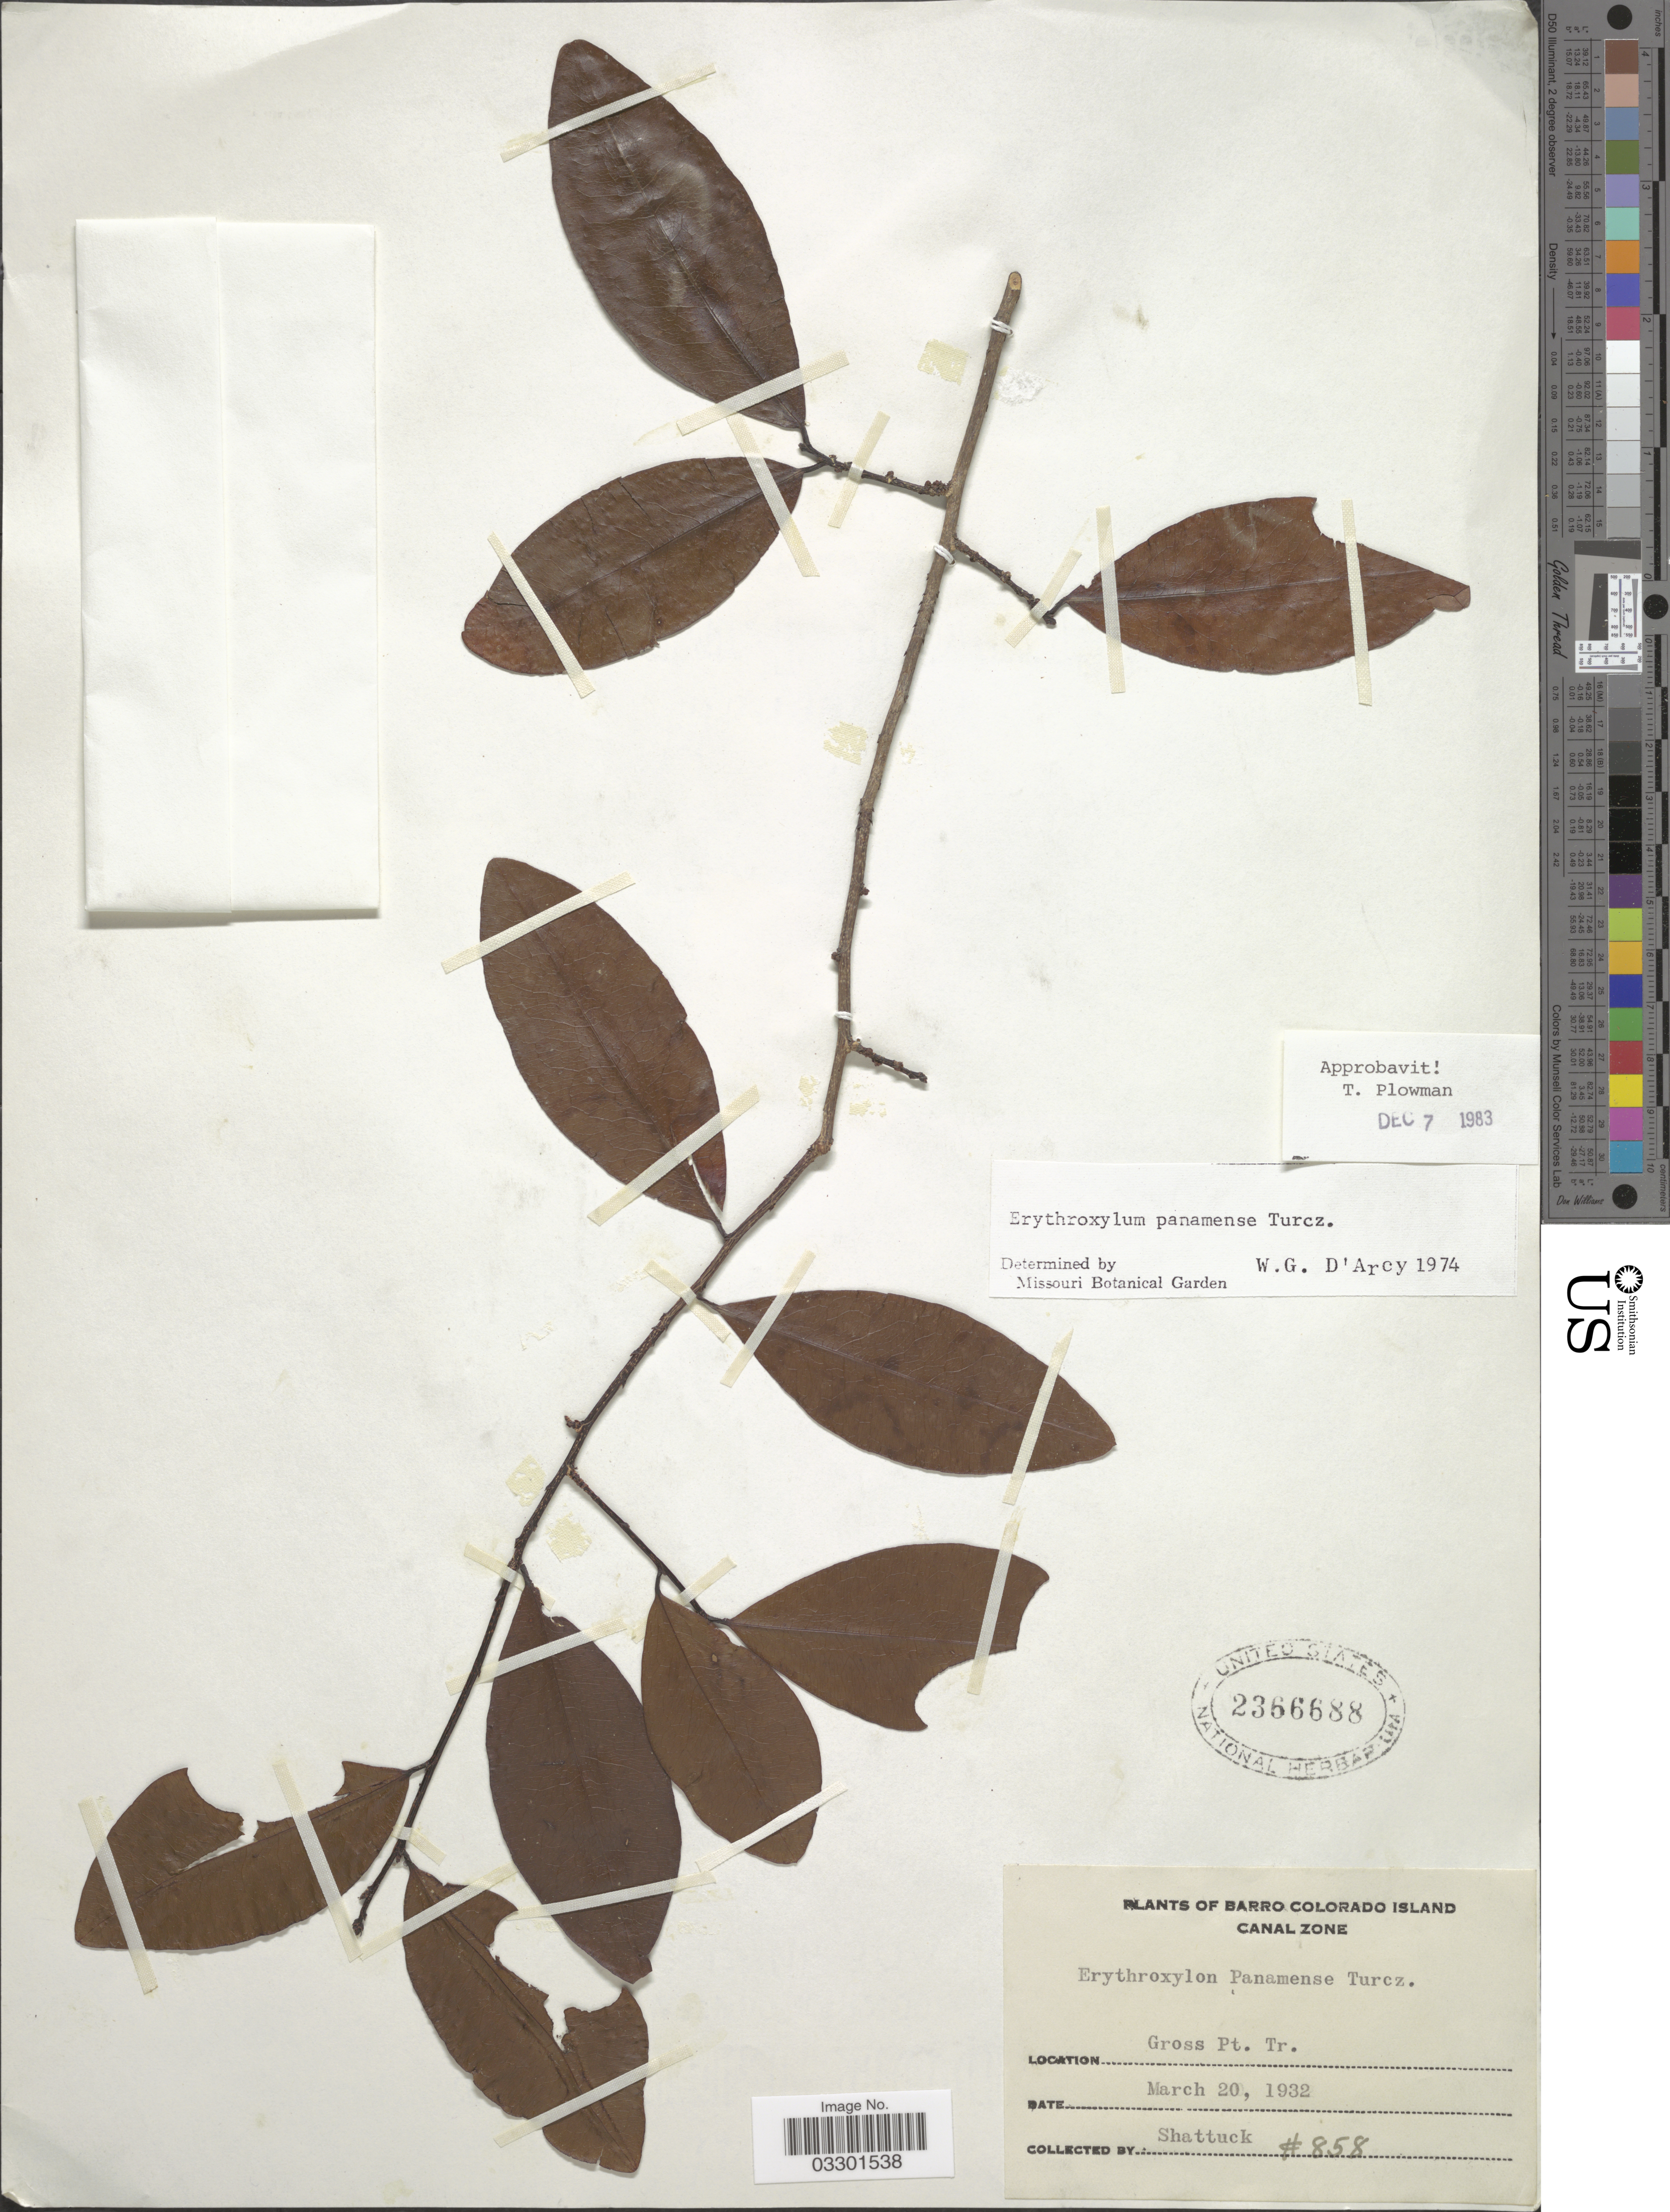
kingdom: Plantae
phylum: Tracheophyta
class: Magnoliopsida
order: Malpighiales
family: Erythroxylaceae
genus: Erythroxylum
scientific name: Erythroxylum panamense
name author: Turcz.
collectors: Shattuck, --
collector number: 858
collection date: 1932-03-20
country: Panama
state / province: Panamá Oeste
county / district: Canal Zone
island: Barro Colorado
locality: Barro Colorado Island. Canal Zone. Gross Pt. Tr.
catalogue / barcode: US 2366688